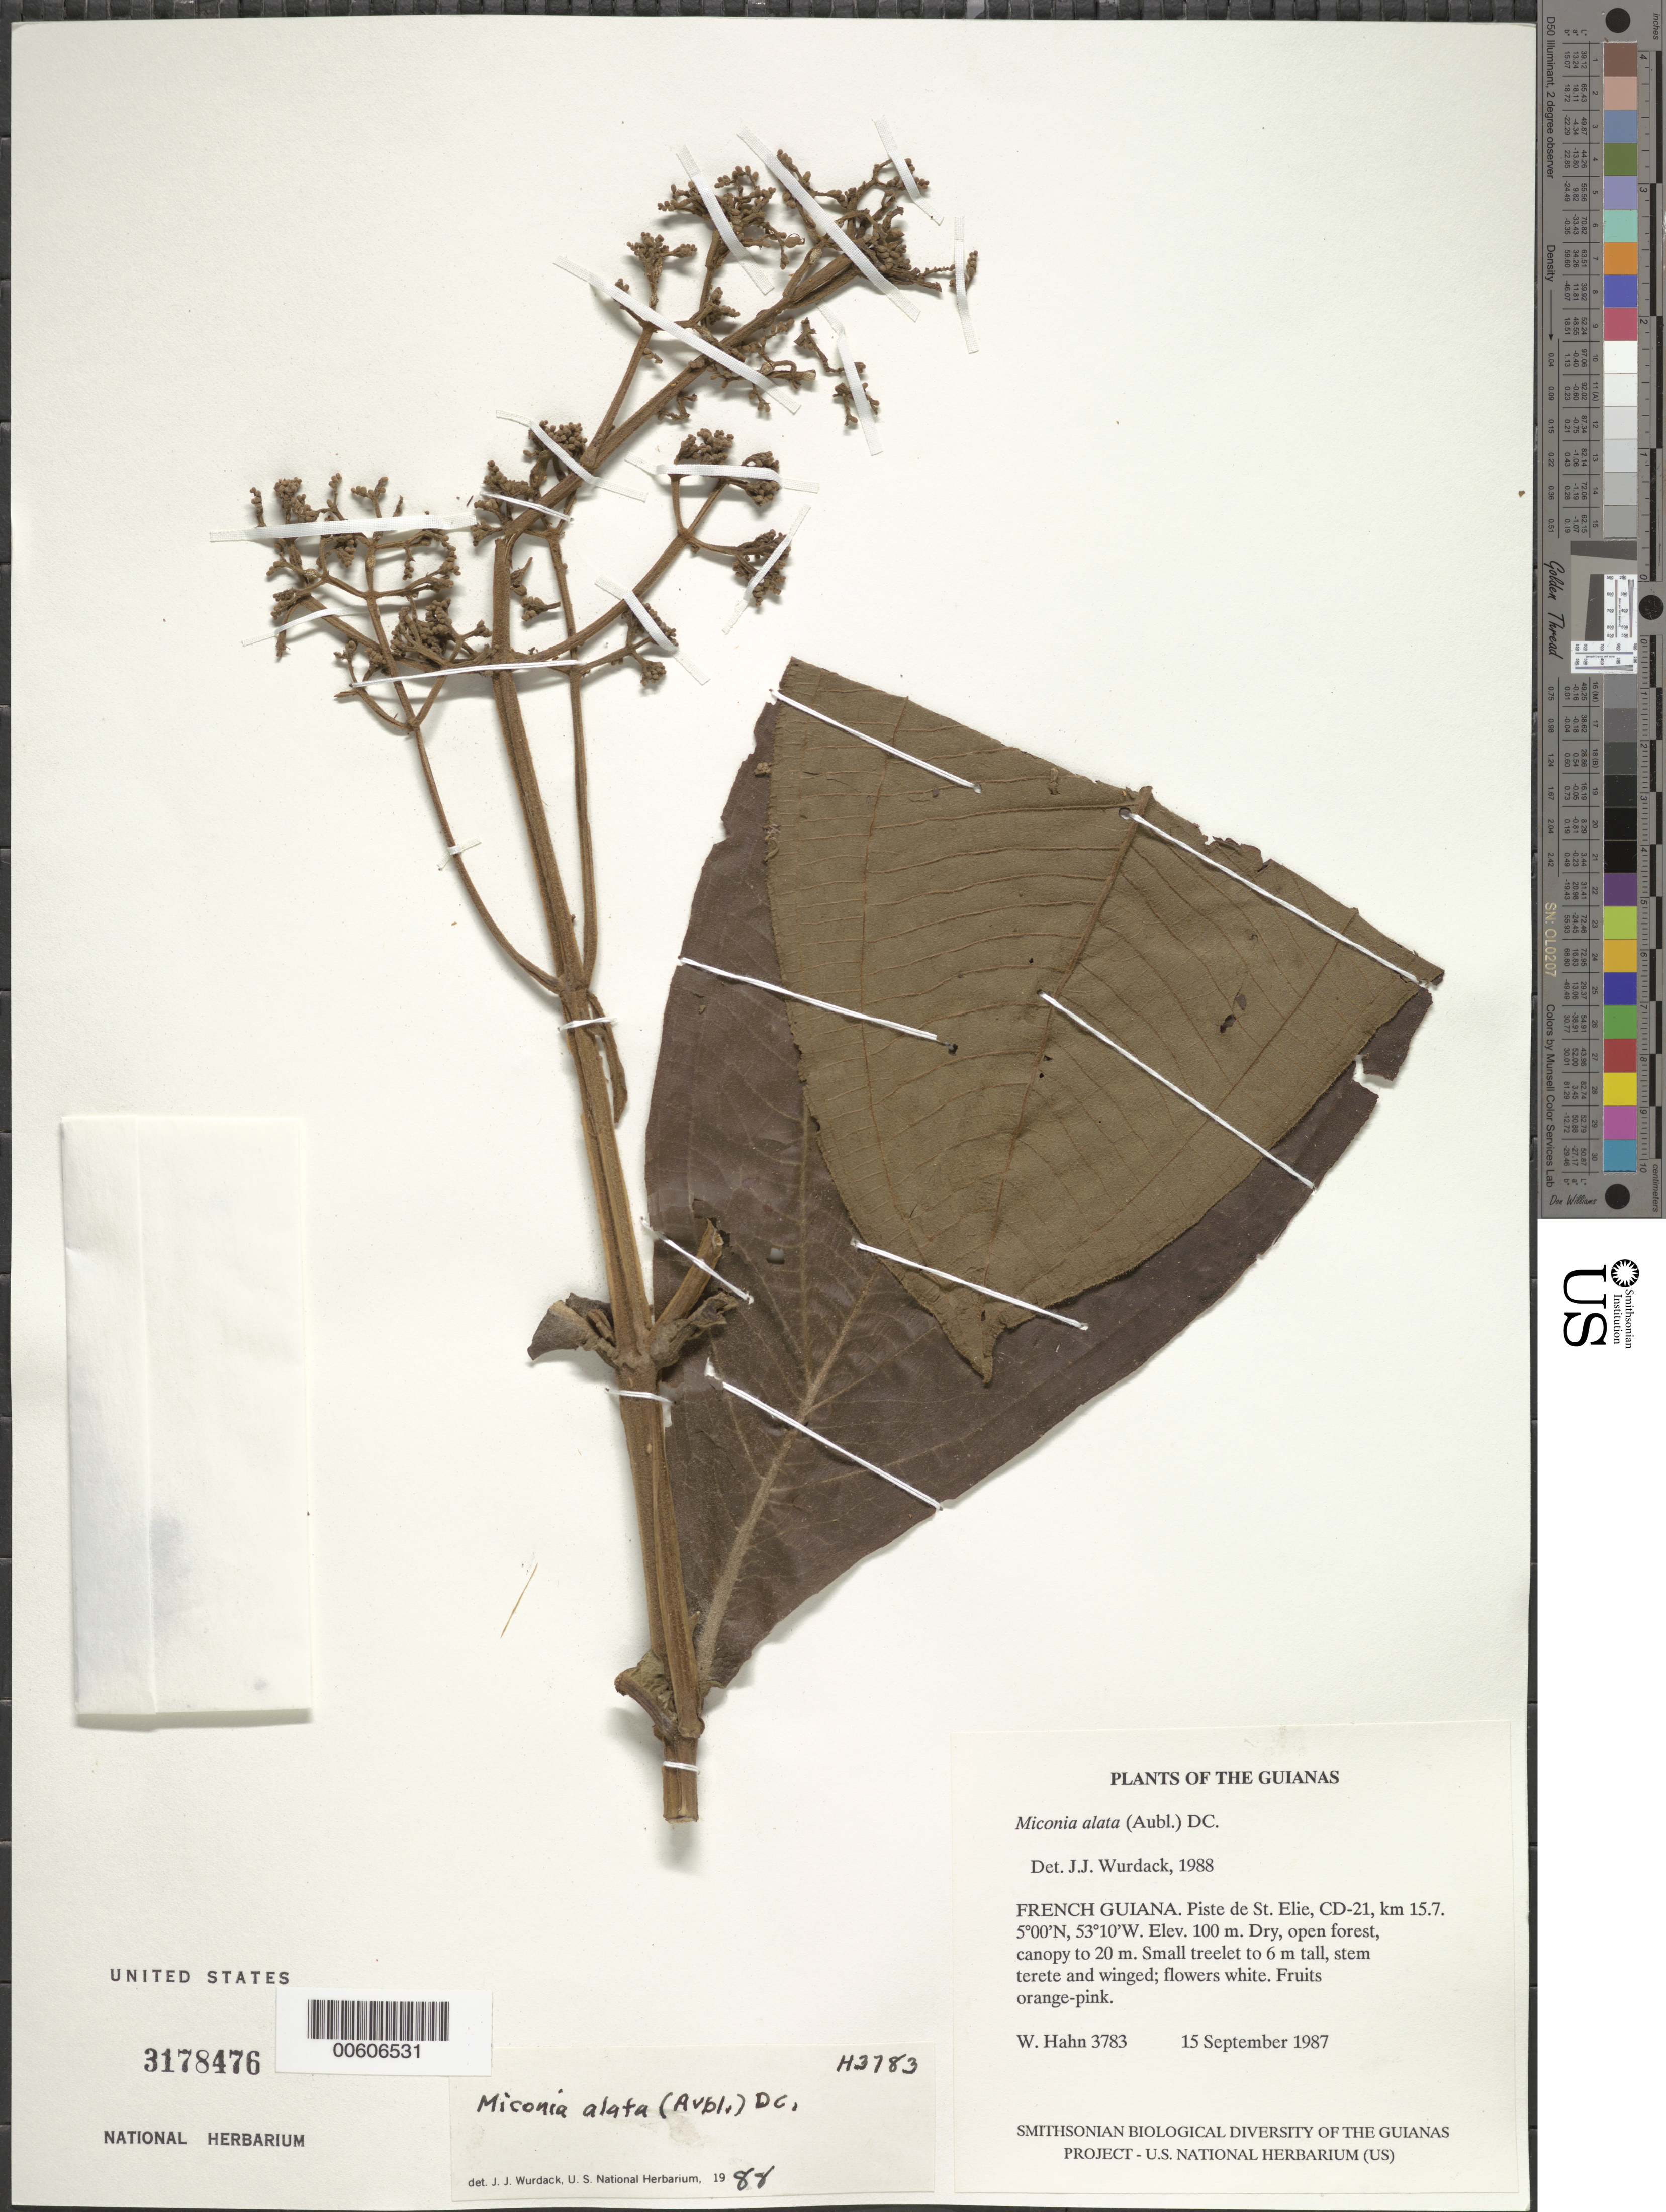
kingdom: Plantae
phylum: Tracheophyta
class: Magnoliopsida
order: Myrtales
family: Melastomataceae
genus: Miconia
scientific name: Miconia alata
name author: (Aubl.) DC.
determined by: Wurdack, John J., (US), US (UNITED STATES)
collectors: W. Hahn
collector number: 3783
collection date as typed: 15 September 1987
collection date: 1987-09-15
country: French Guiana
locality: Piste de St. Elie, CD-21, km 15.7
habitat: Dry, open forest, canopy to 20 m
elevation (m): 100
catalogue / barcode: US 3178476